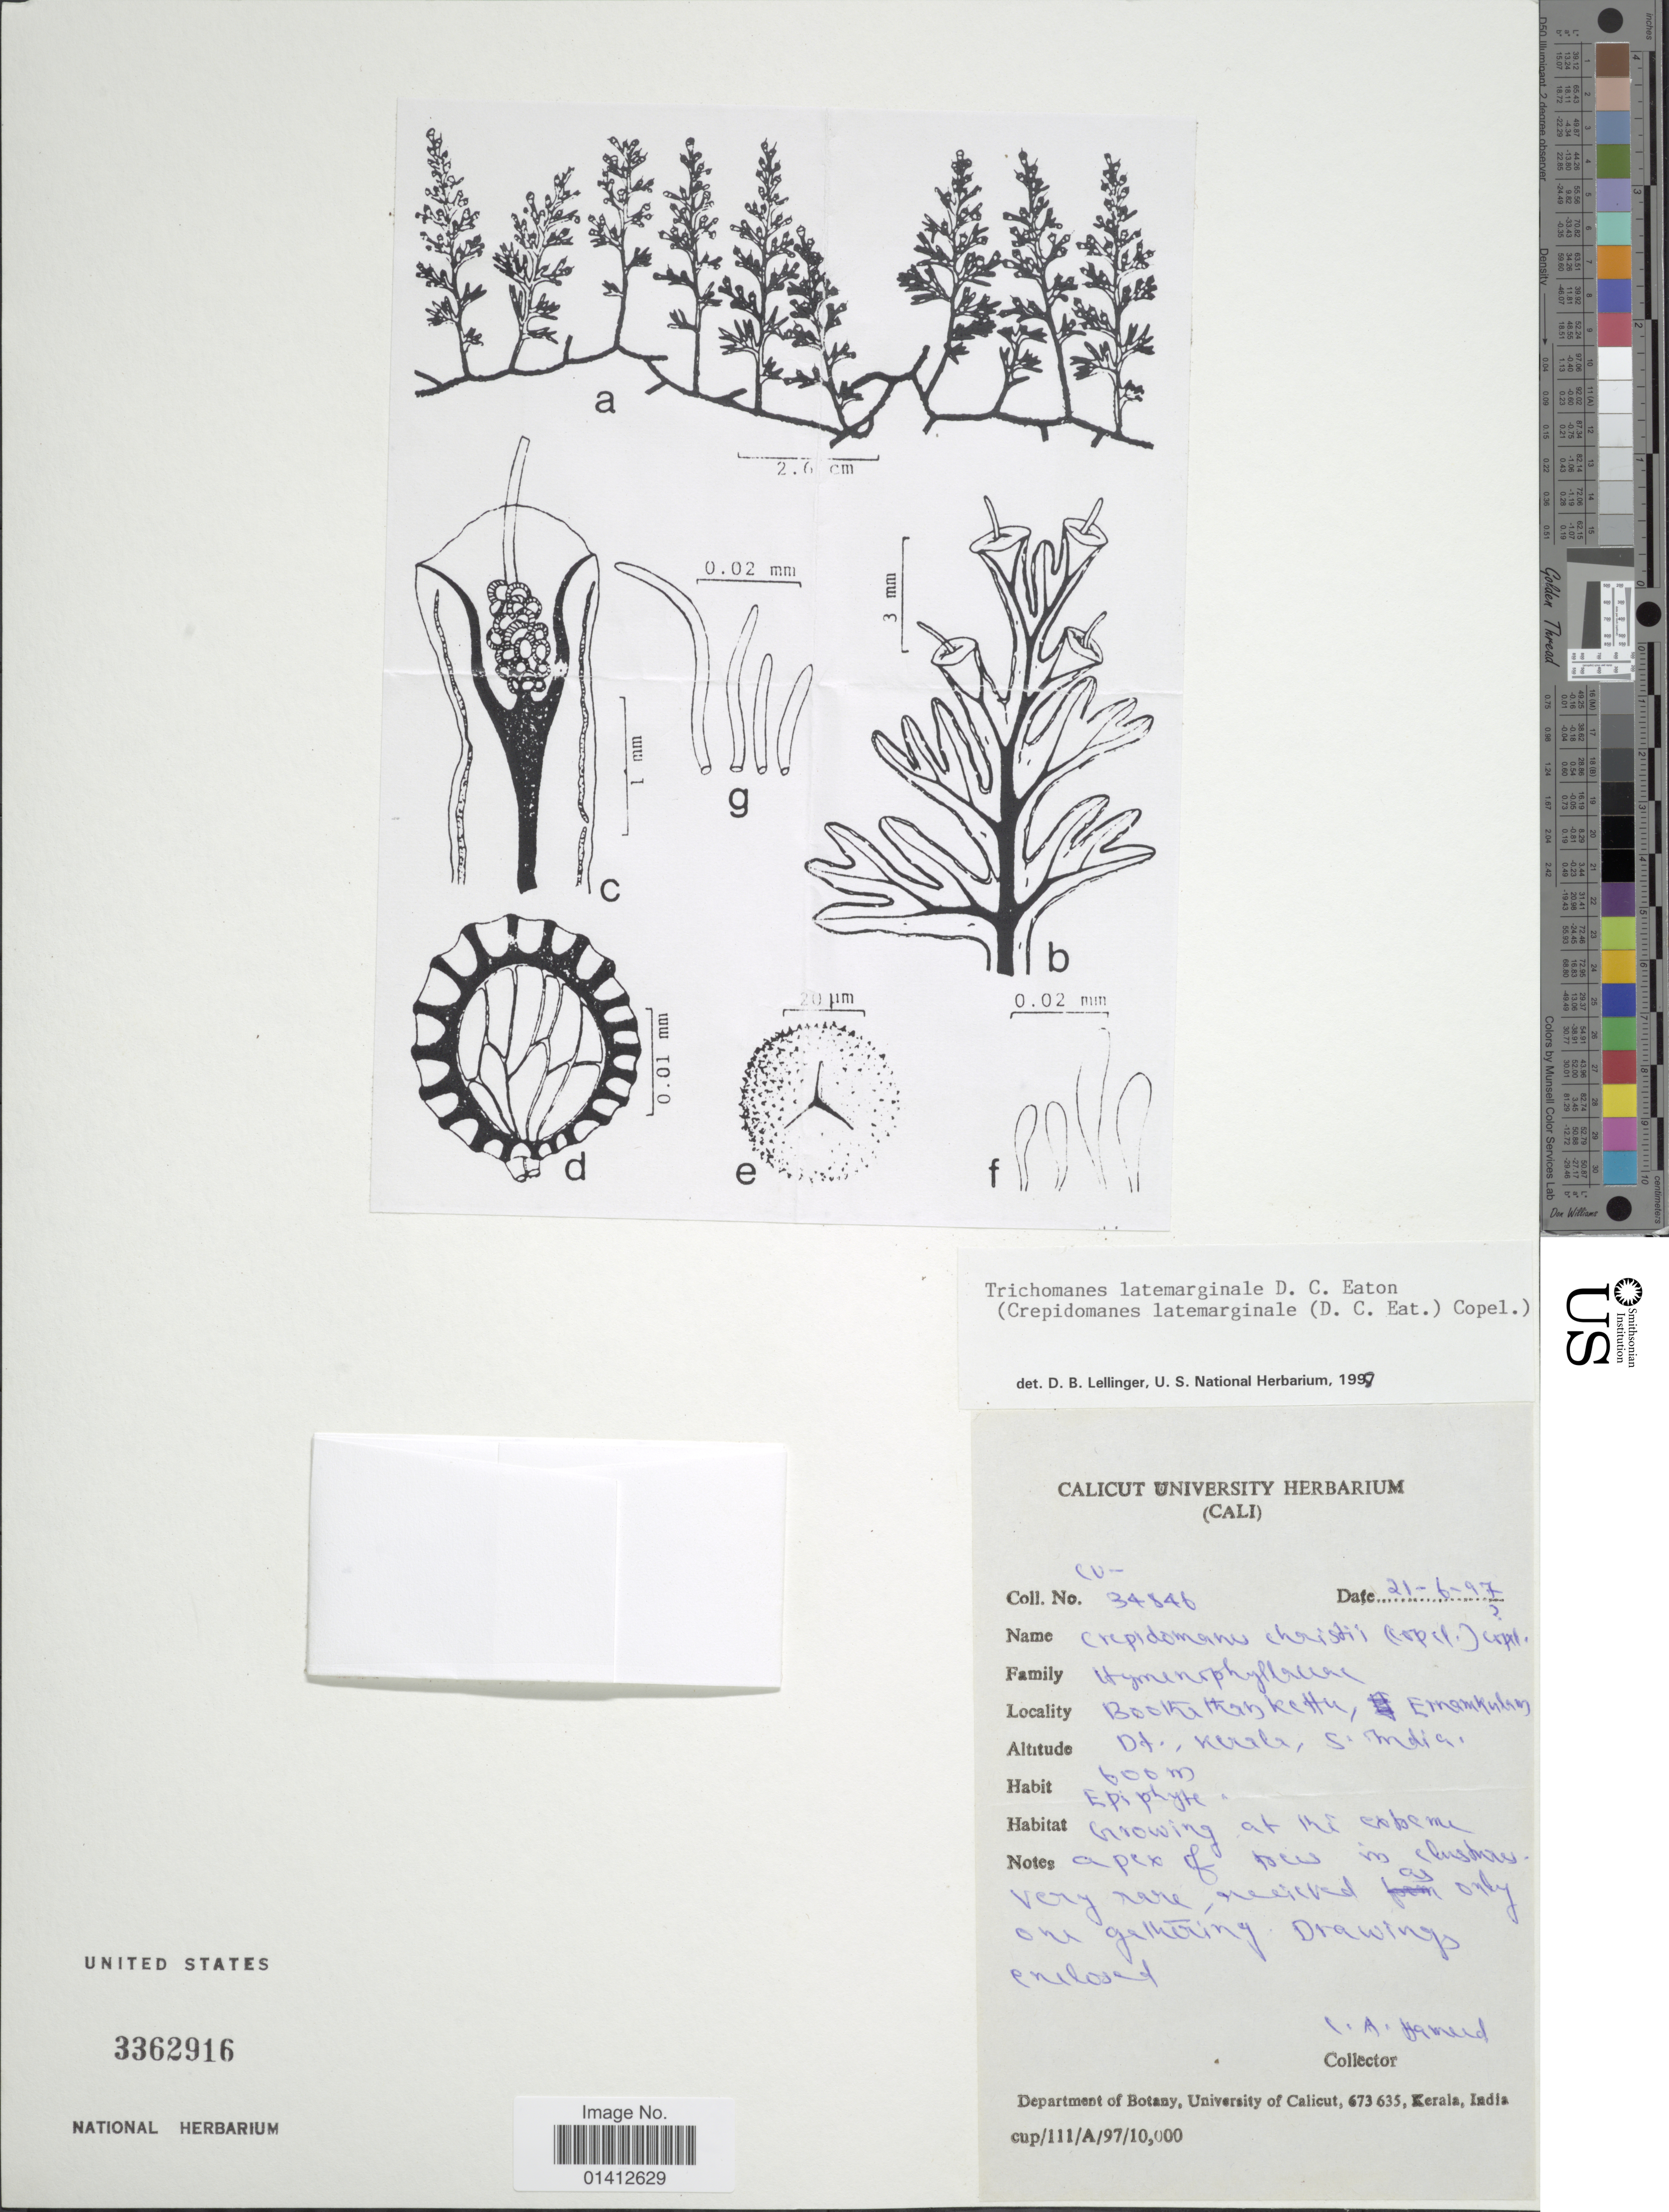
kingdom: Plantae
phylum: Tracheophyta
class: Polypodiopsida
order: Hymenophyllales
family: Hymenophyllaceae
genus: Crepidomanes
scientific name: Crepidomanes latemarginale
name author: (D.C. Eaton) Copel.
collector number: CV-34846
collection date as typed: Transcribed d/m/y: 21/6/97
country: India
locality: Booth [illegible text] Dt Kuula, S. India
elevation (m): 600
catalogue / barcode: US 3362916